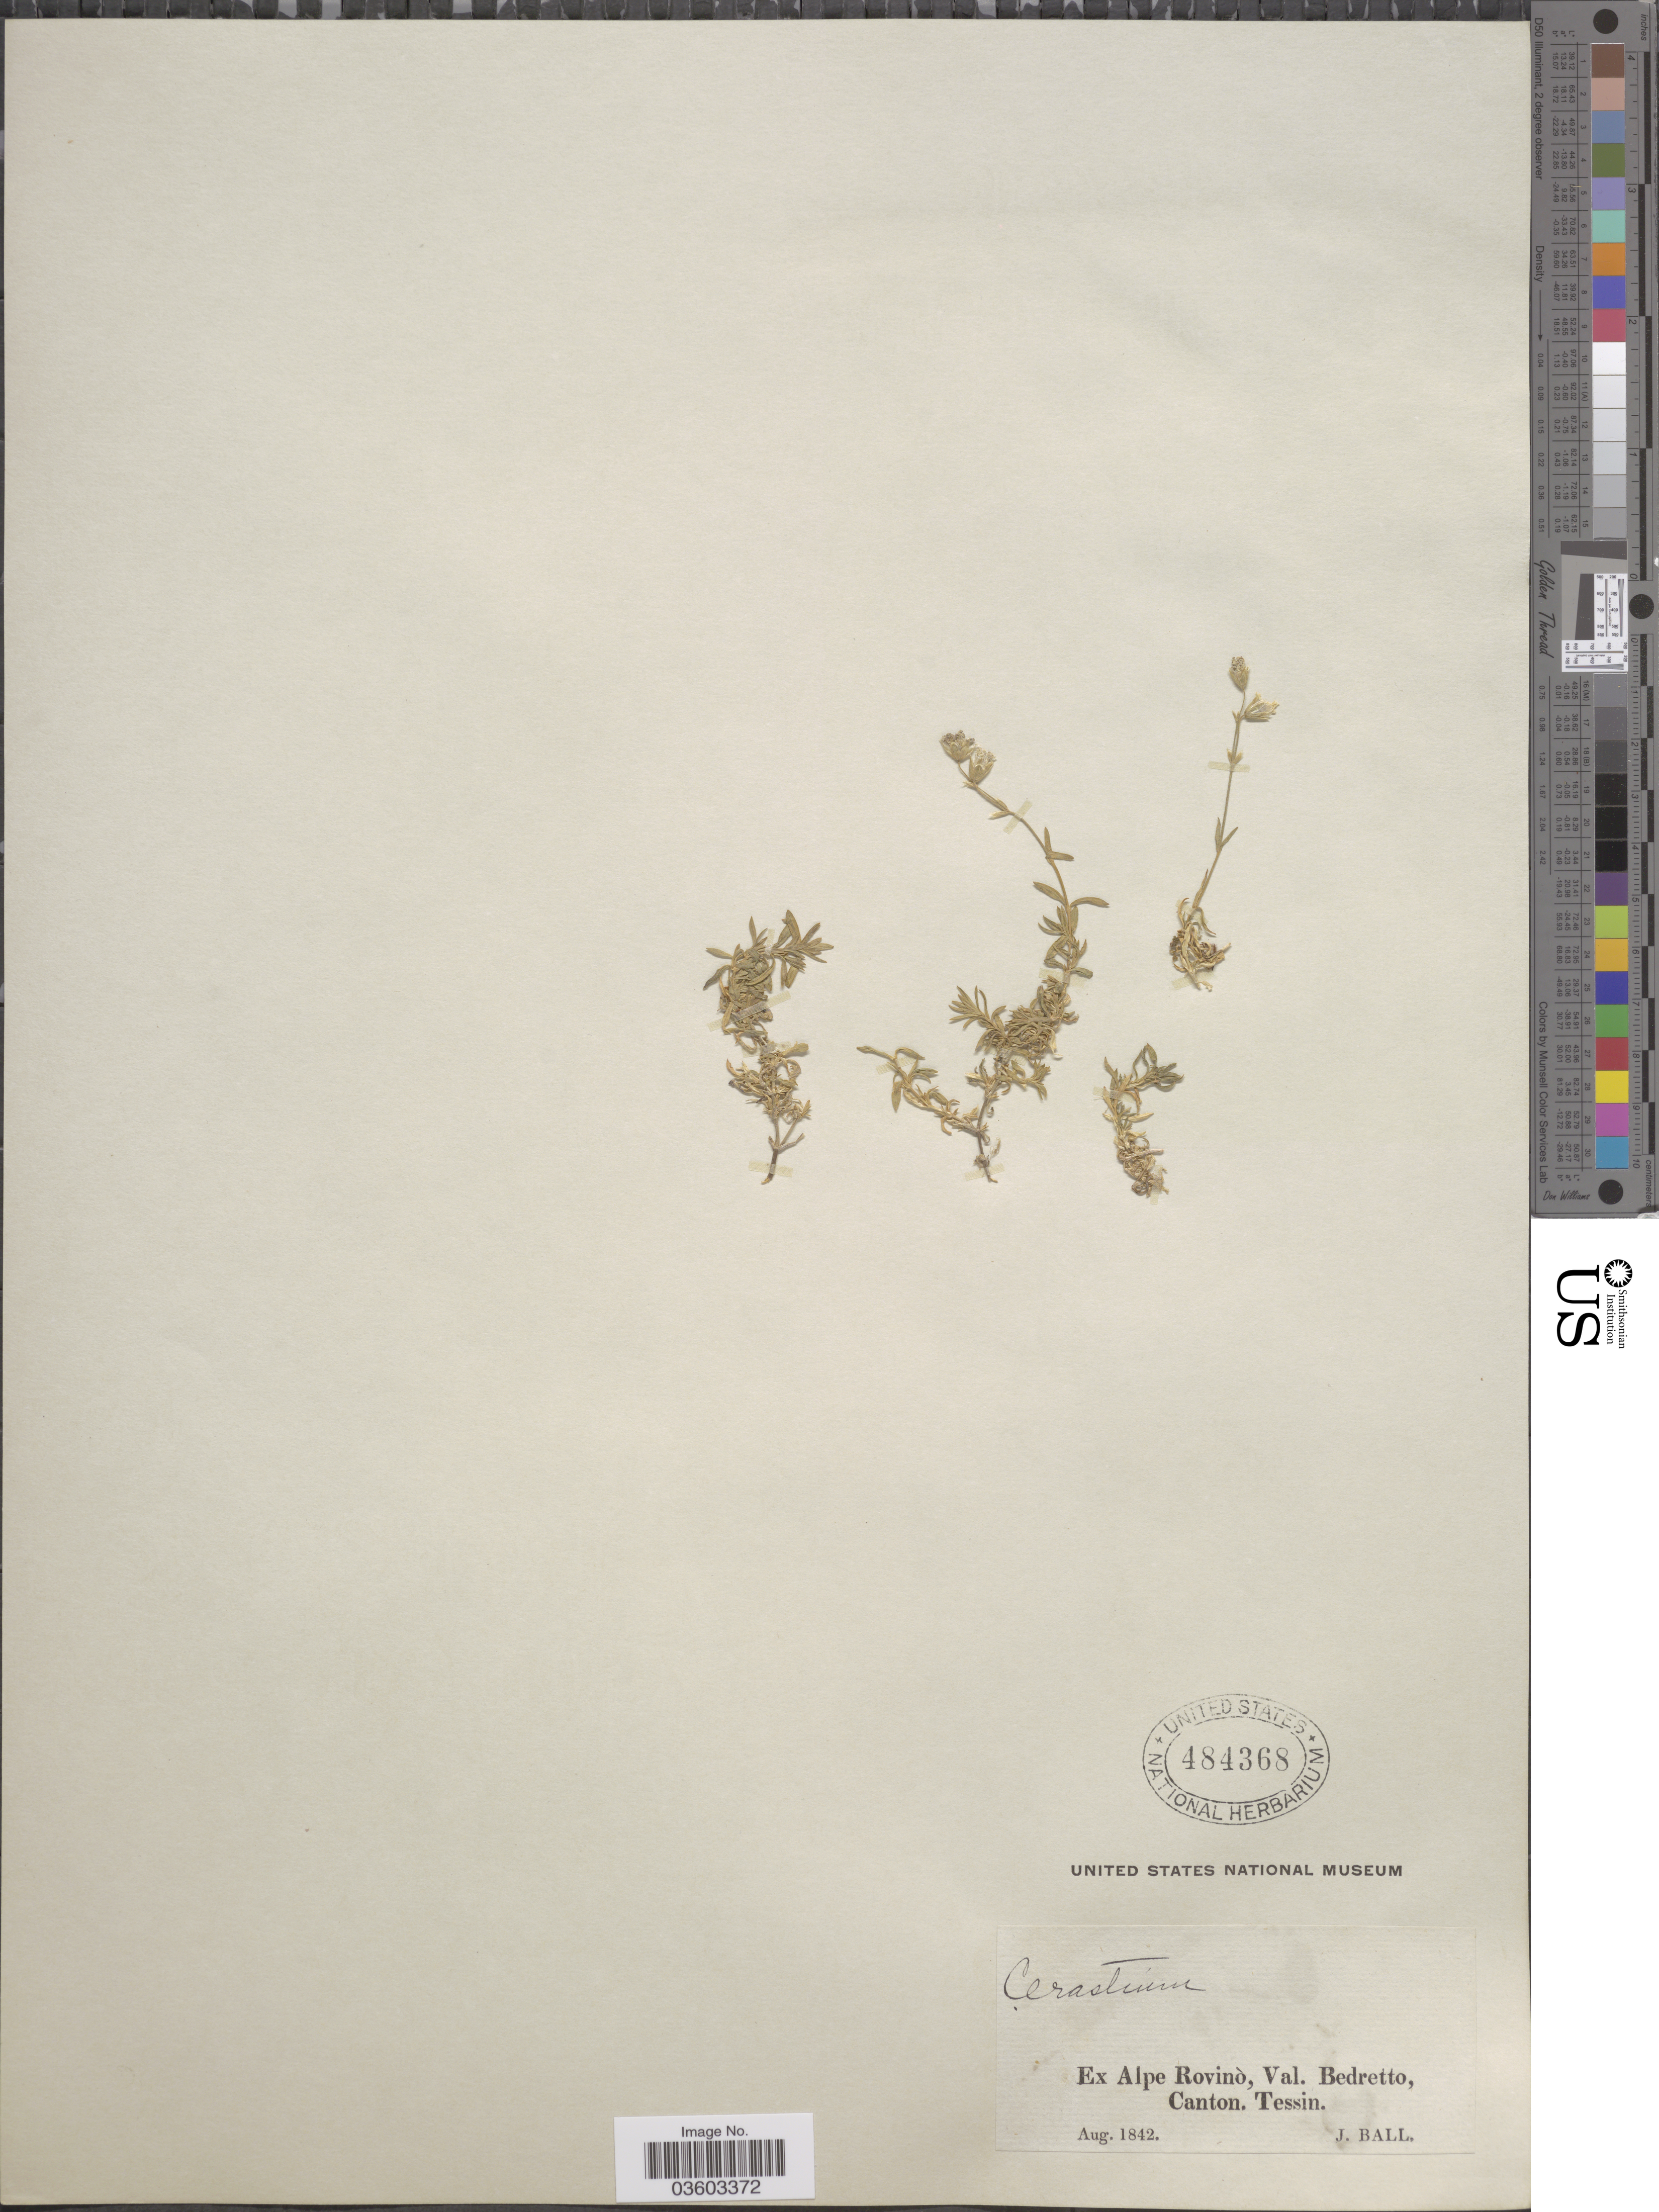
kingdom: Plantae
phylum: Tracheophyta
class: Magnoliopsida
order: Caryophyllales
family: Caryophyllaceae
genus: Cerastium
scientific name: Cerastium sp.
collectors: J. Ball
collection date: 1842-08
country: Switzerland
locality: Ex Alpe Rovinò, Val. Bedretto, Canton. Tessin.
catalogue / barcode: US 484368